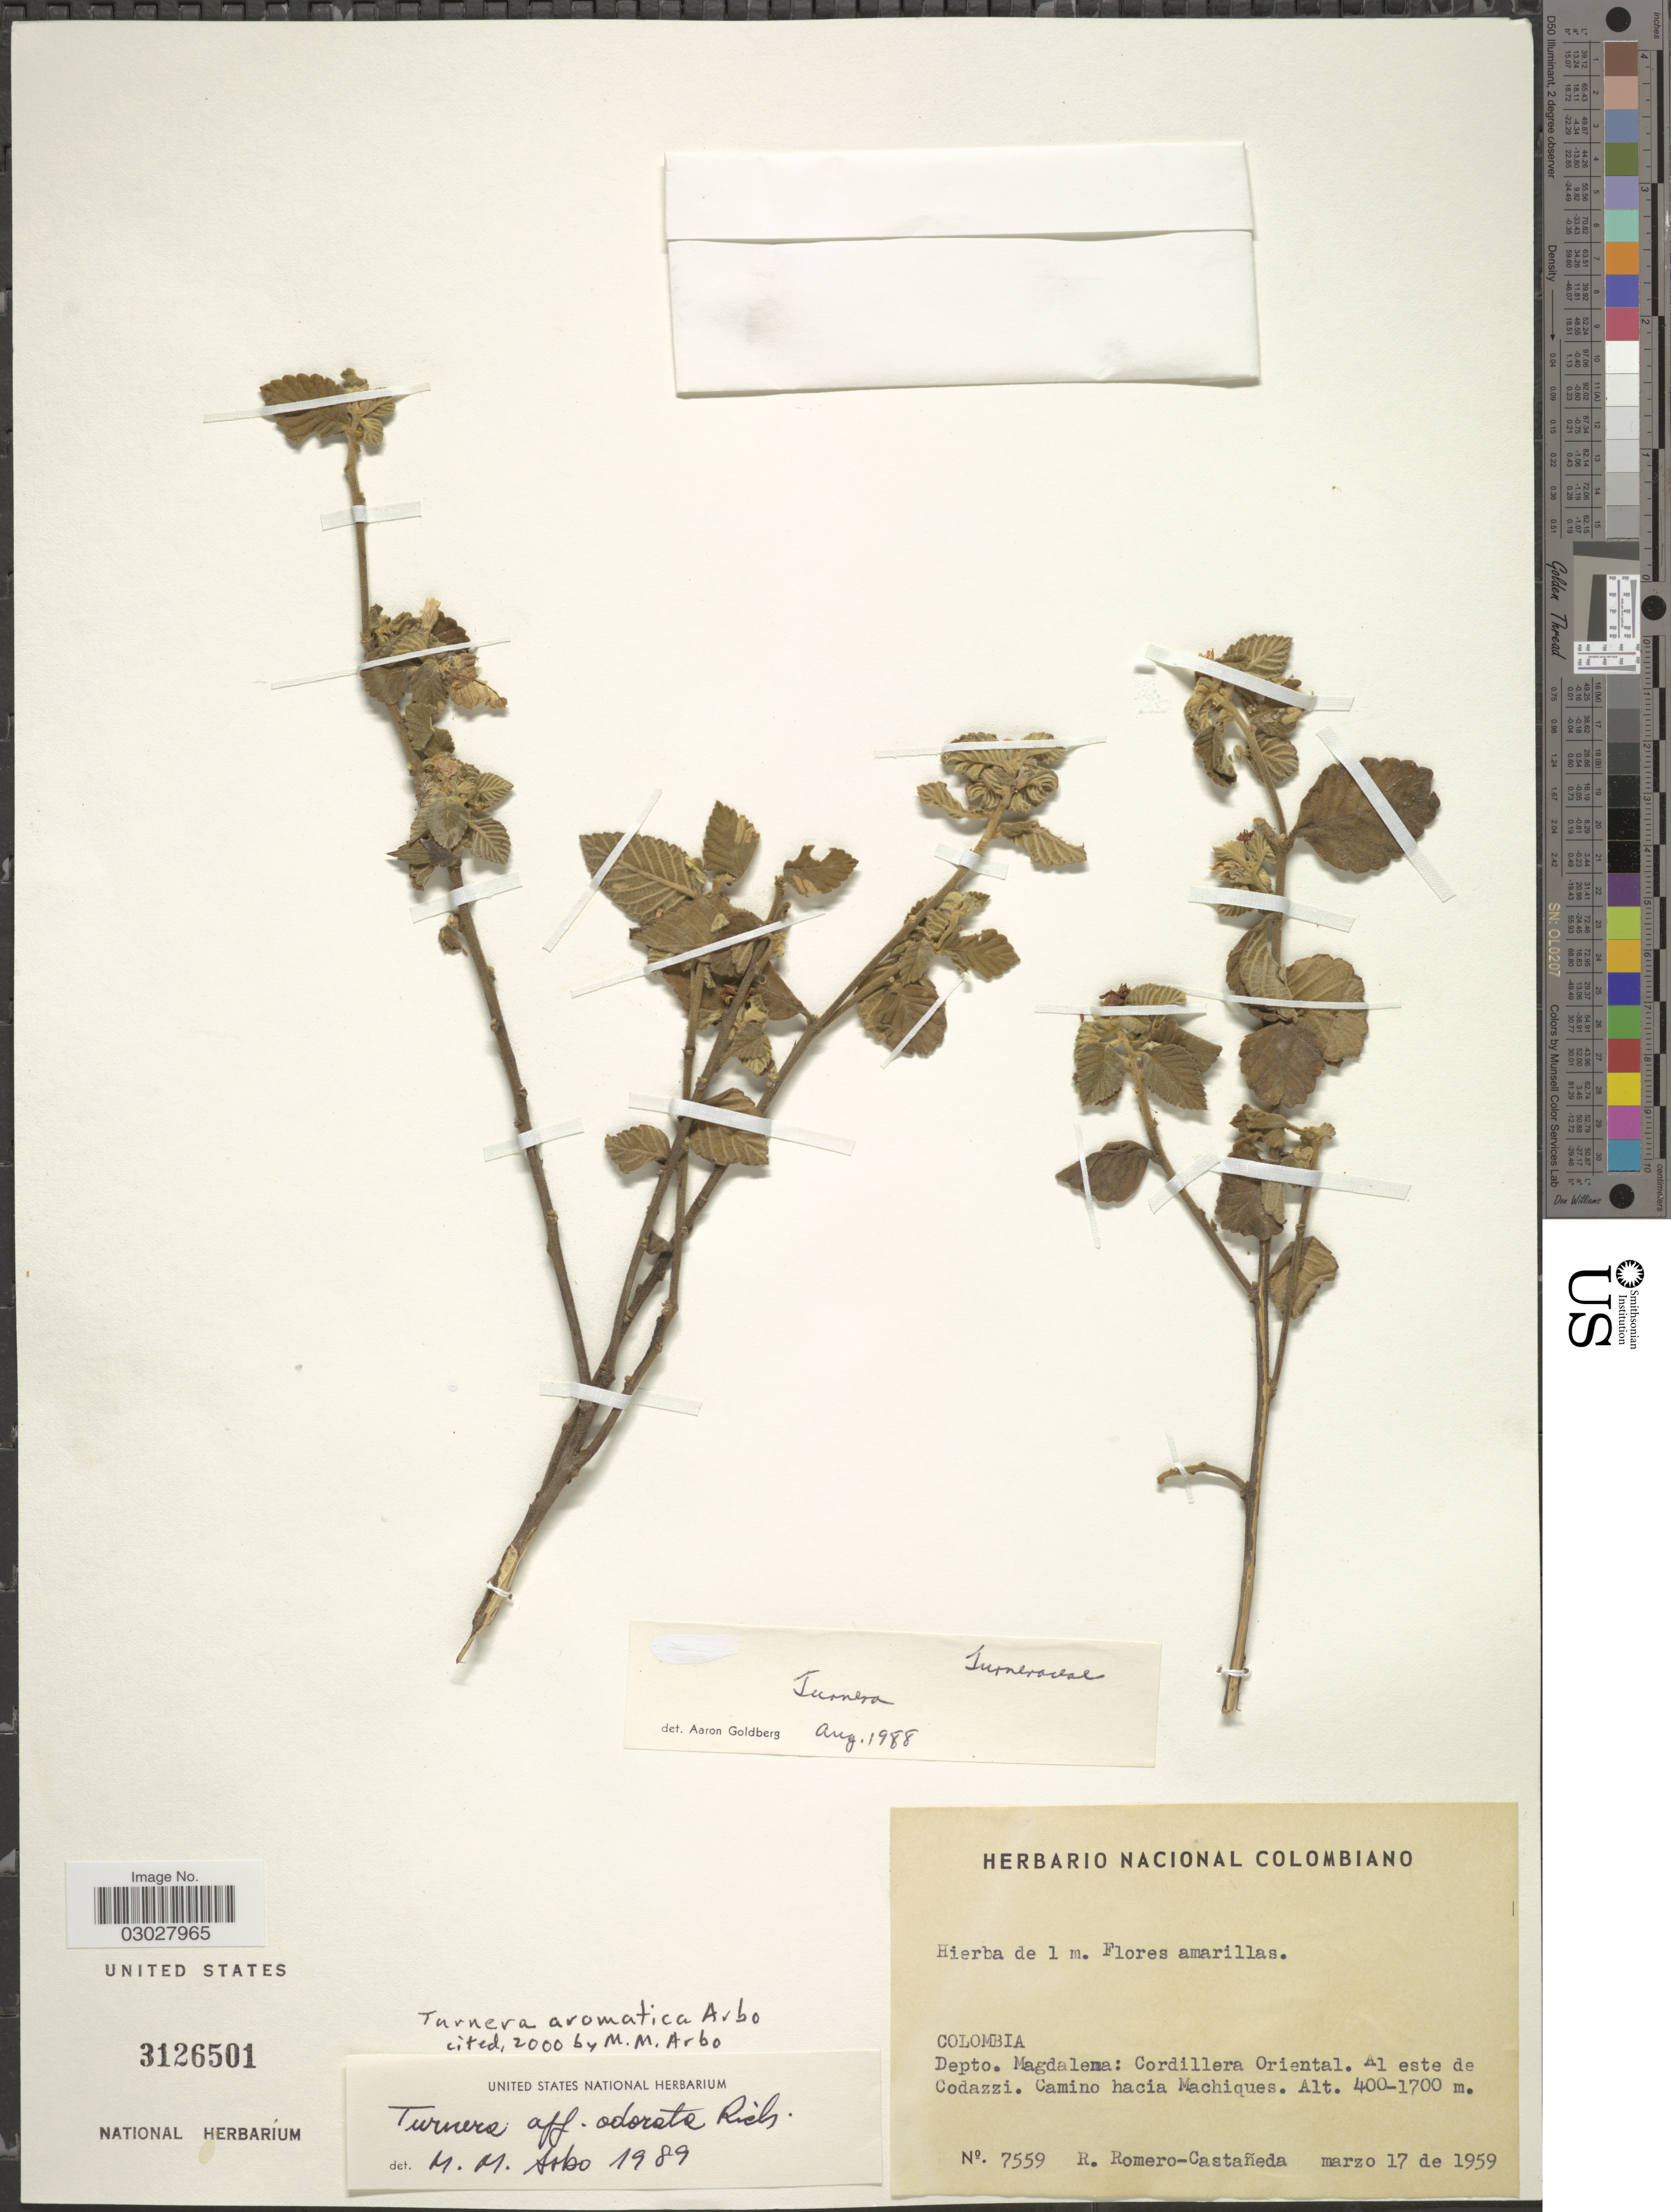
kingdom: Plantae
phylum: Tracheophyta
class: Magnoliopsida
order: Malpighiales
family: Turneraceae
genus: Turnera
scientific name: Turnera aromatica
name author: Arbo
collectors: R. Romero Castañeda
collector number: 7559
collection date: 1959-03-17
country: Colombia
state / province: Magdalena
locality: Depto. Magdalena: Cordillera Oriental. Al este de Codazzi. Camino hacia Machiques.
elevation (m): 400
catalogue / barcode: US 3126501